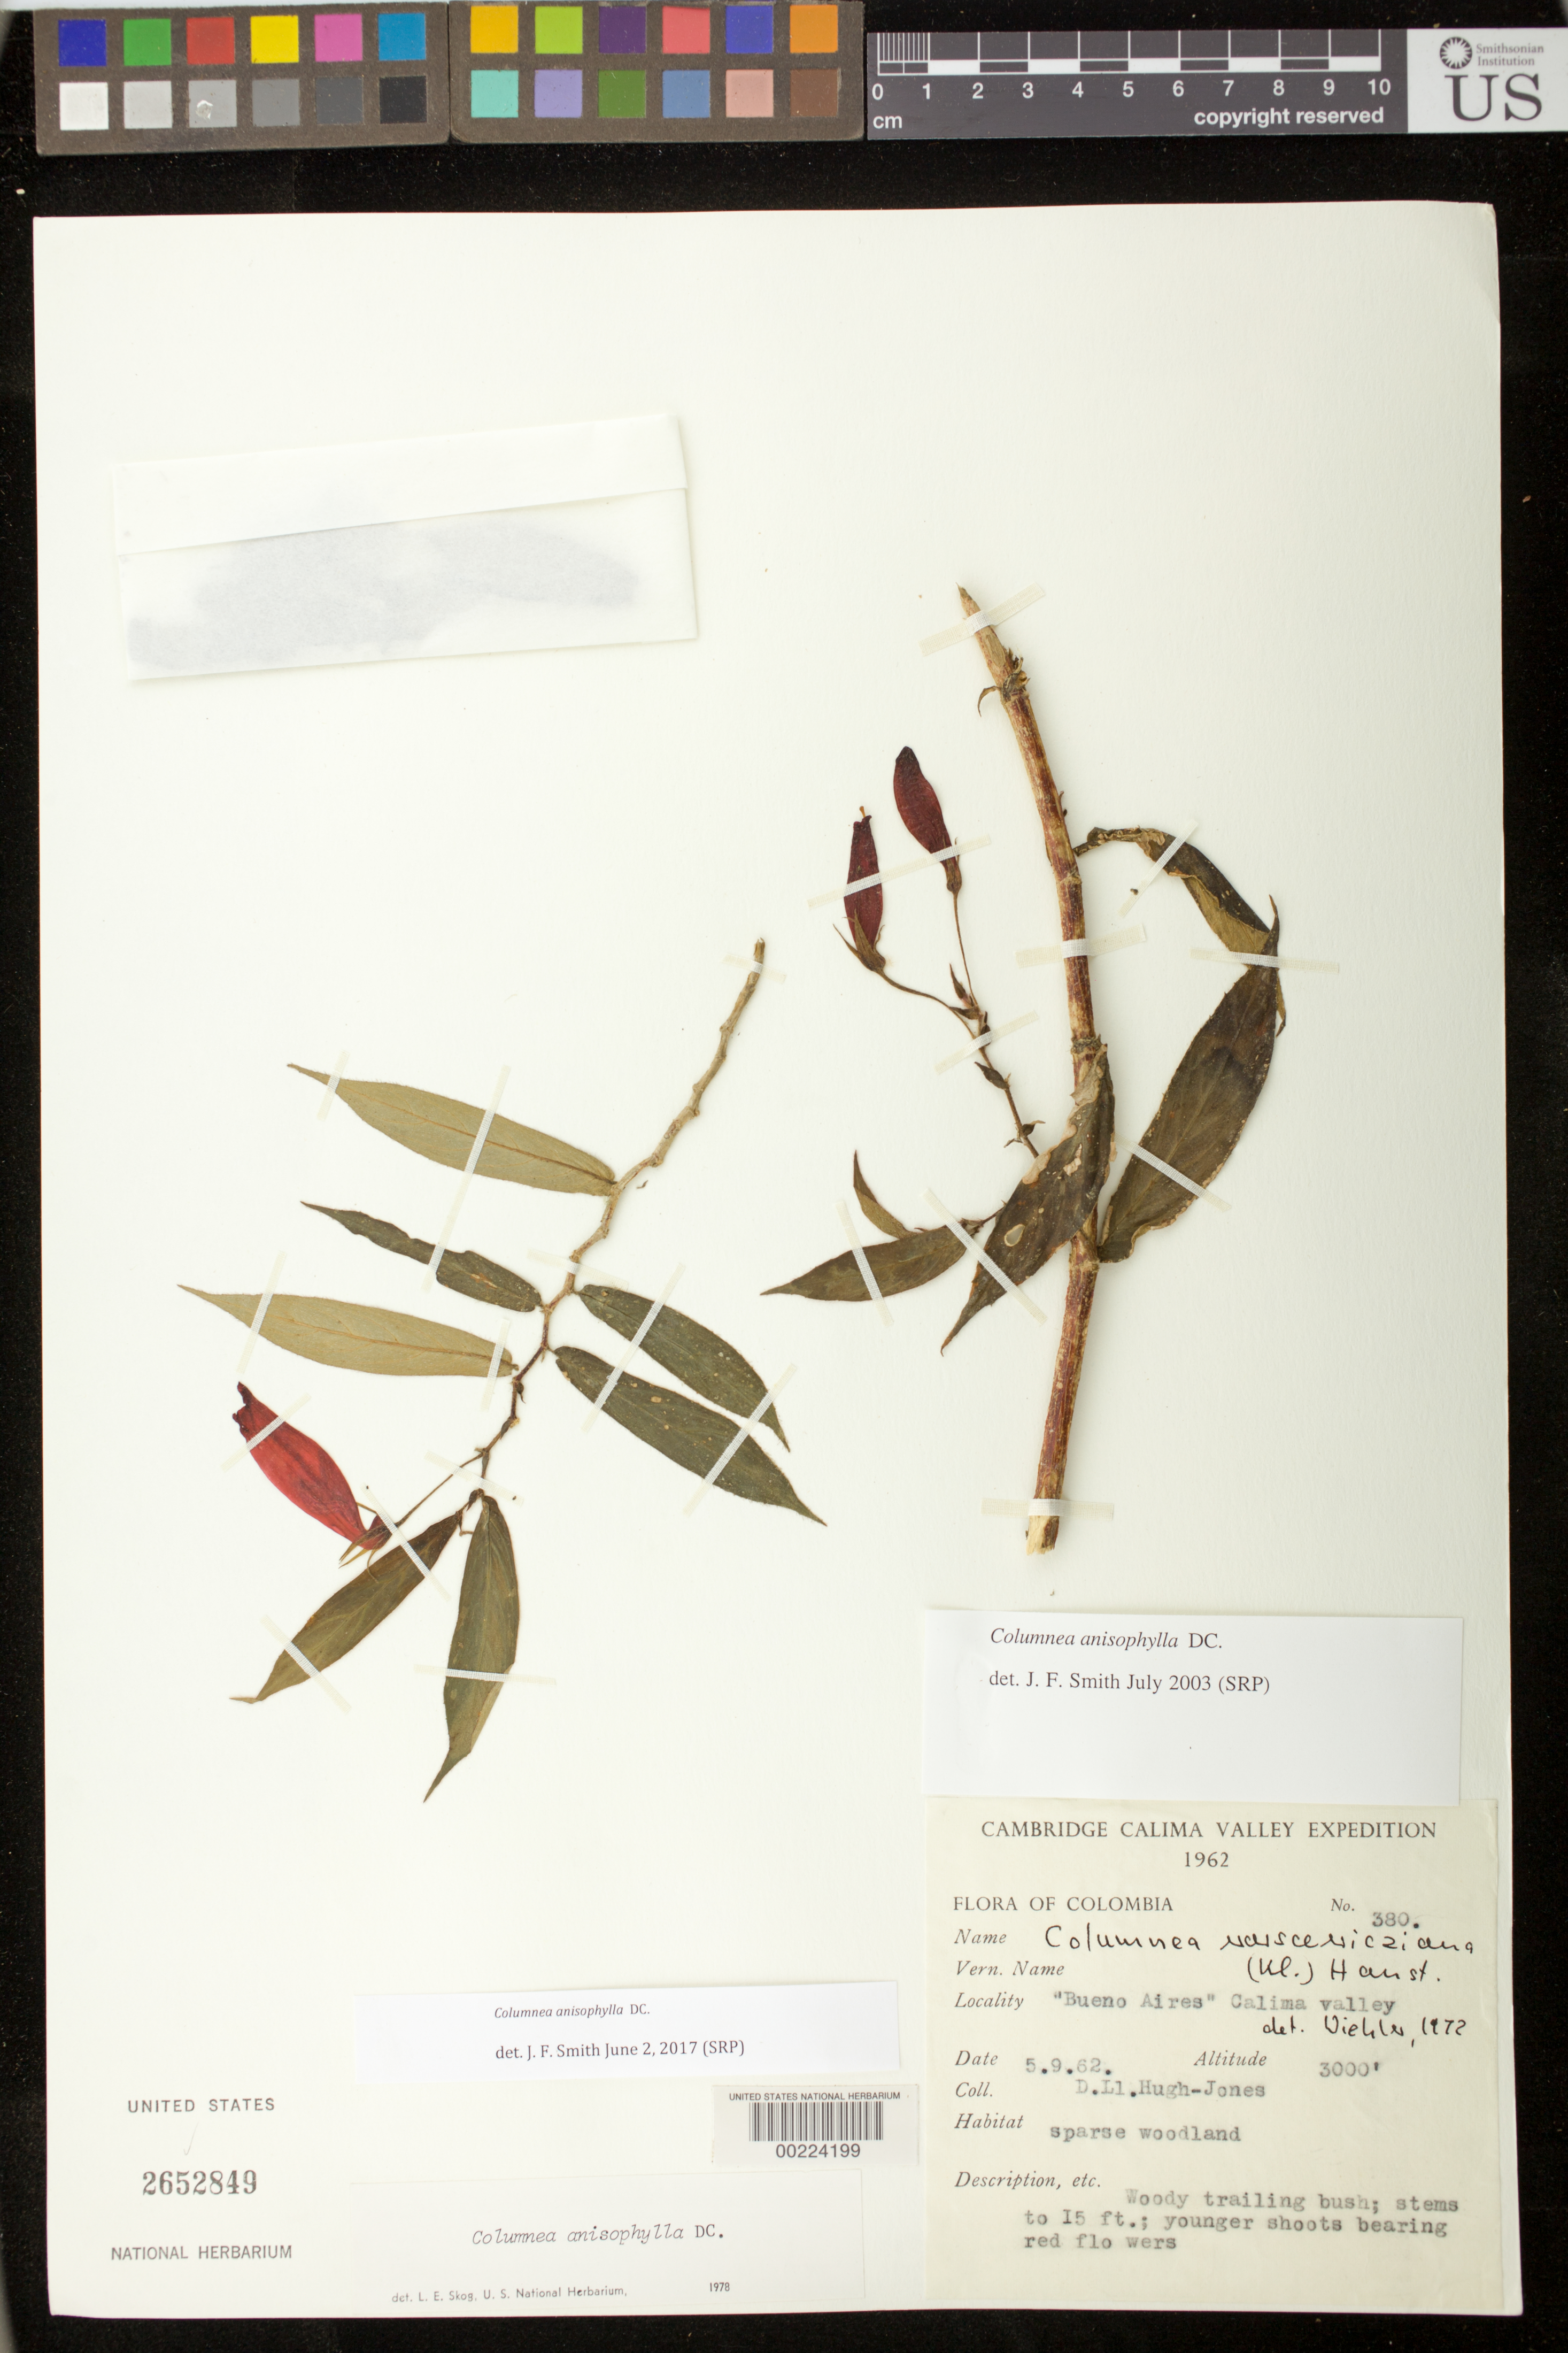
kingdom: Plantae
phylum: Tracheophyta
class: Magnoliopsida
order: Lamiales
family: Gesneriaceae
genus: Columnea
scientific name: Columnea anisophylla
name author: DC.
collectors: D. Hugh-Jones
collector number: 380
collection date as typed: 05 Sep 1962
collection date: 1962-09-05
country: Colombia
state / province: Valle del Cauca (?)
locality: Bueno Aires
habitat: Sparse woodland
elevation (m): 914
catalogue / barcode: US 2652849